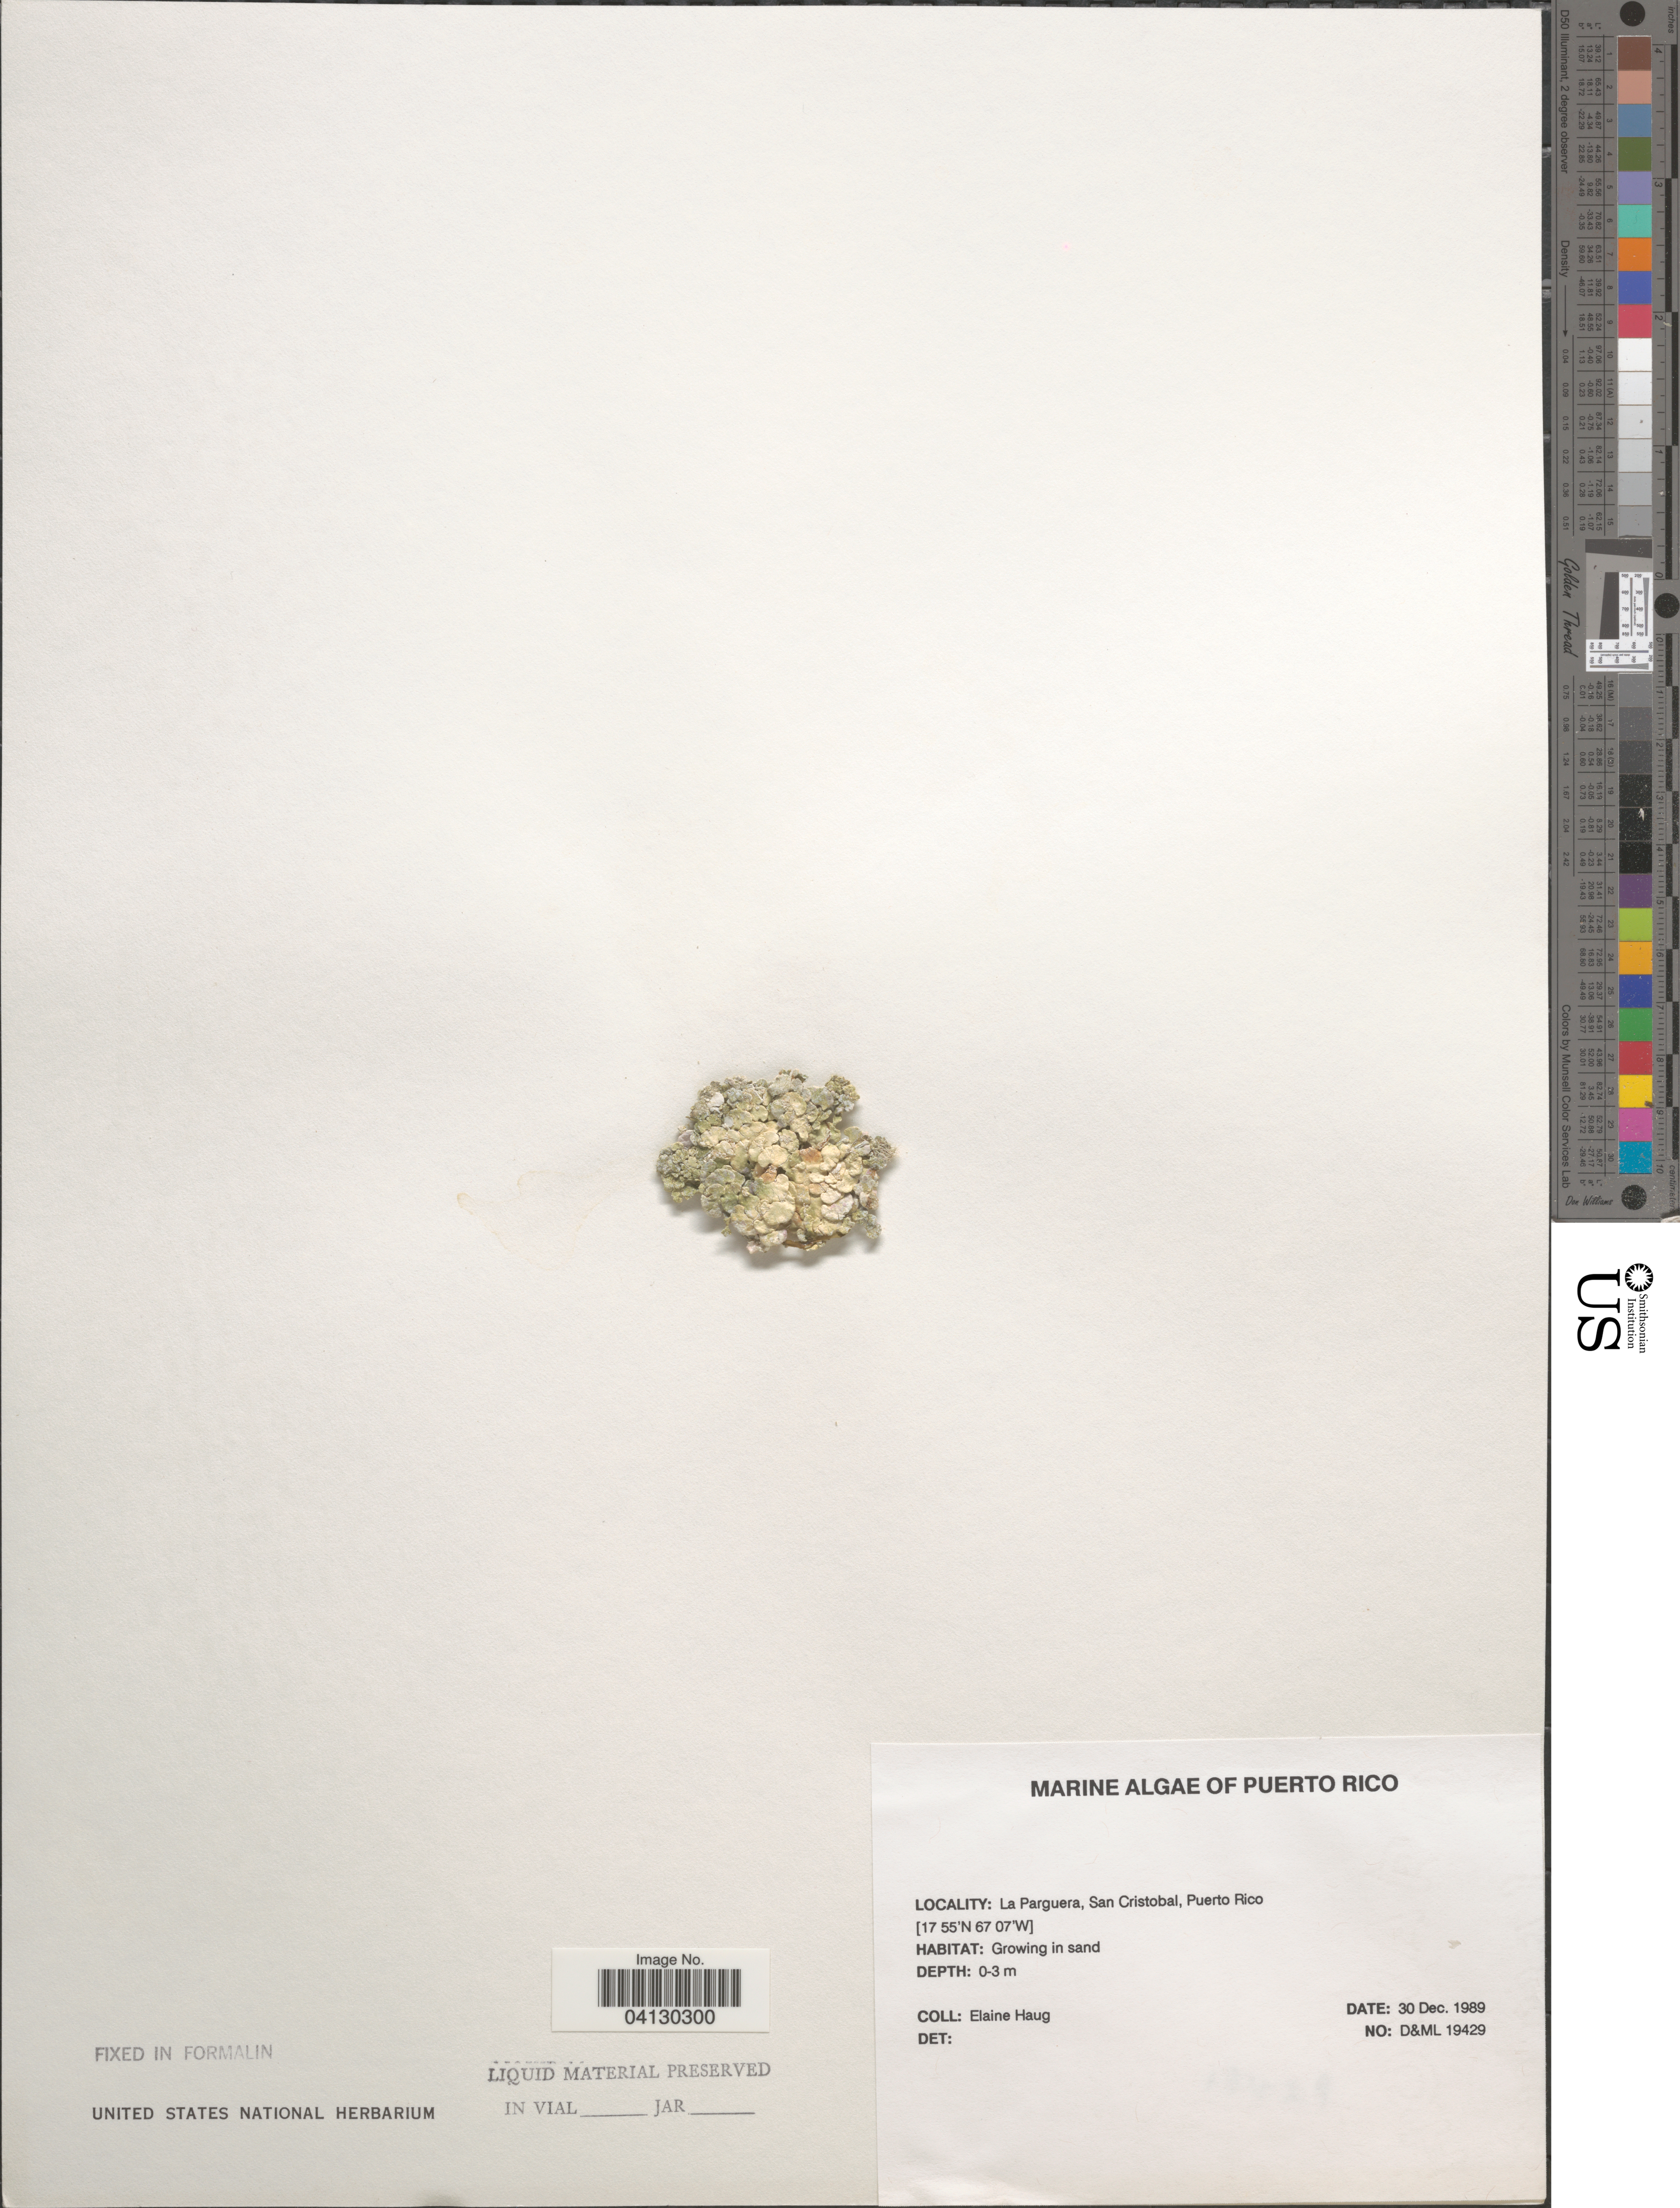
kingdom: Plantae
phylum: Chlorophyta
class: Ulvophyceae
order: Bryopsidales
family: Halimedaceae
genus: Halimeda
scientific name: Halimeda sp.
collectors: E. Haug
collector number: D&ML19429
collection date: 1989-12-30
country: Puerto Rico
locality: La Parguera, San Cristobal.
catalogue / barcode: US 328928